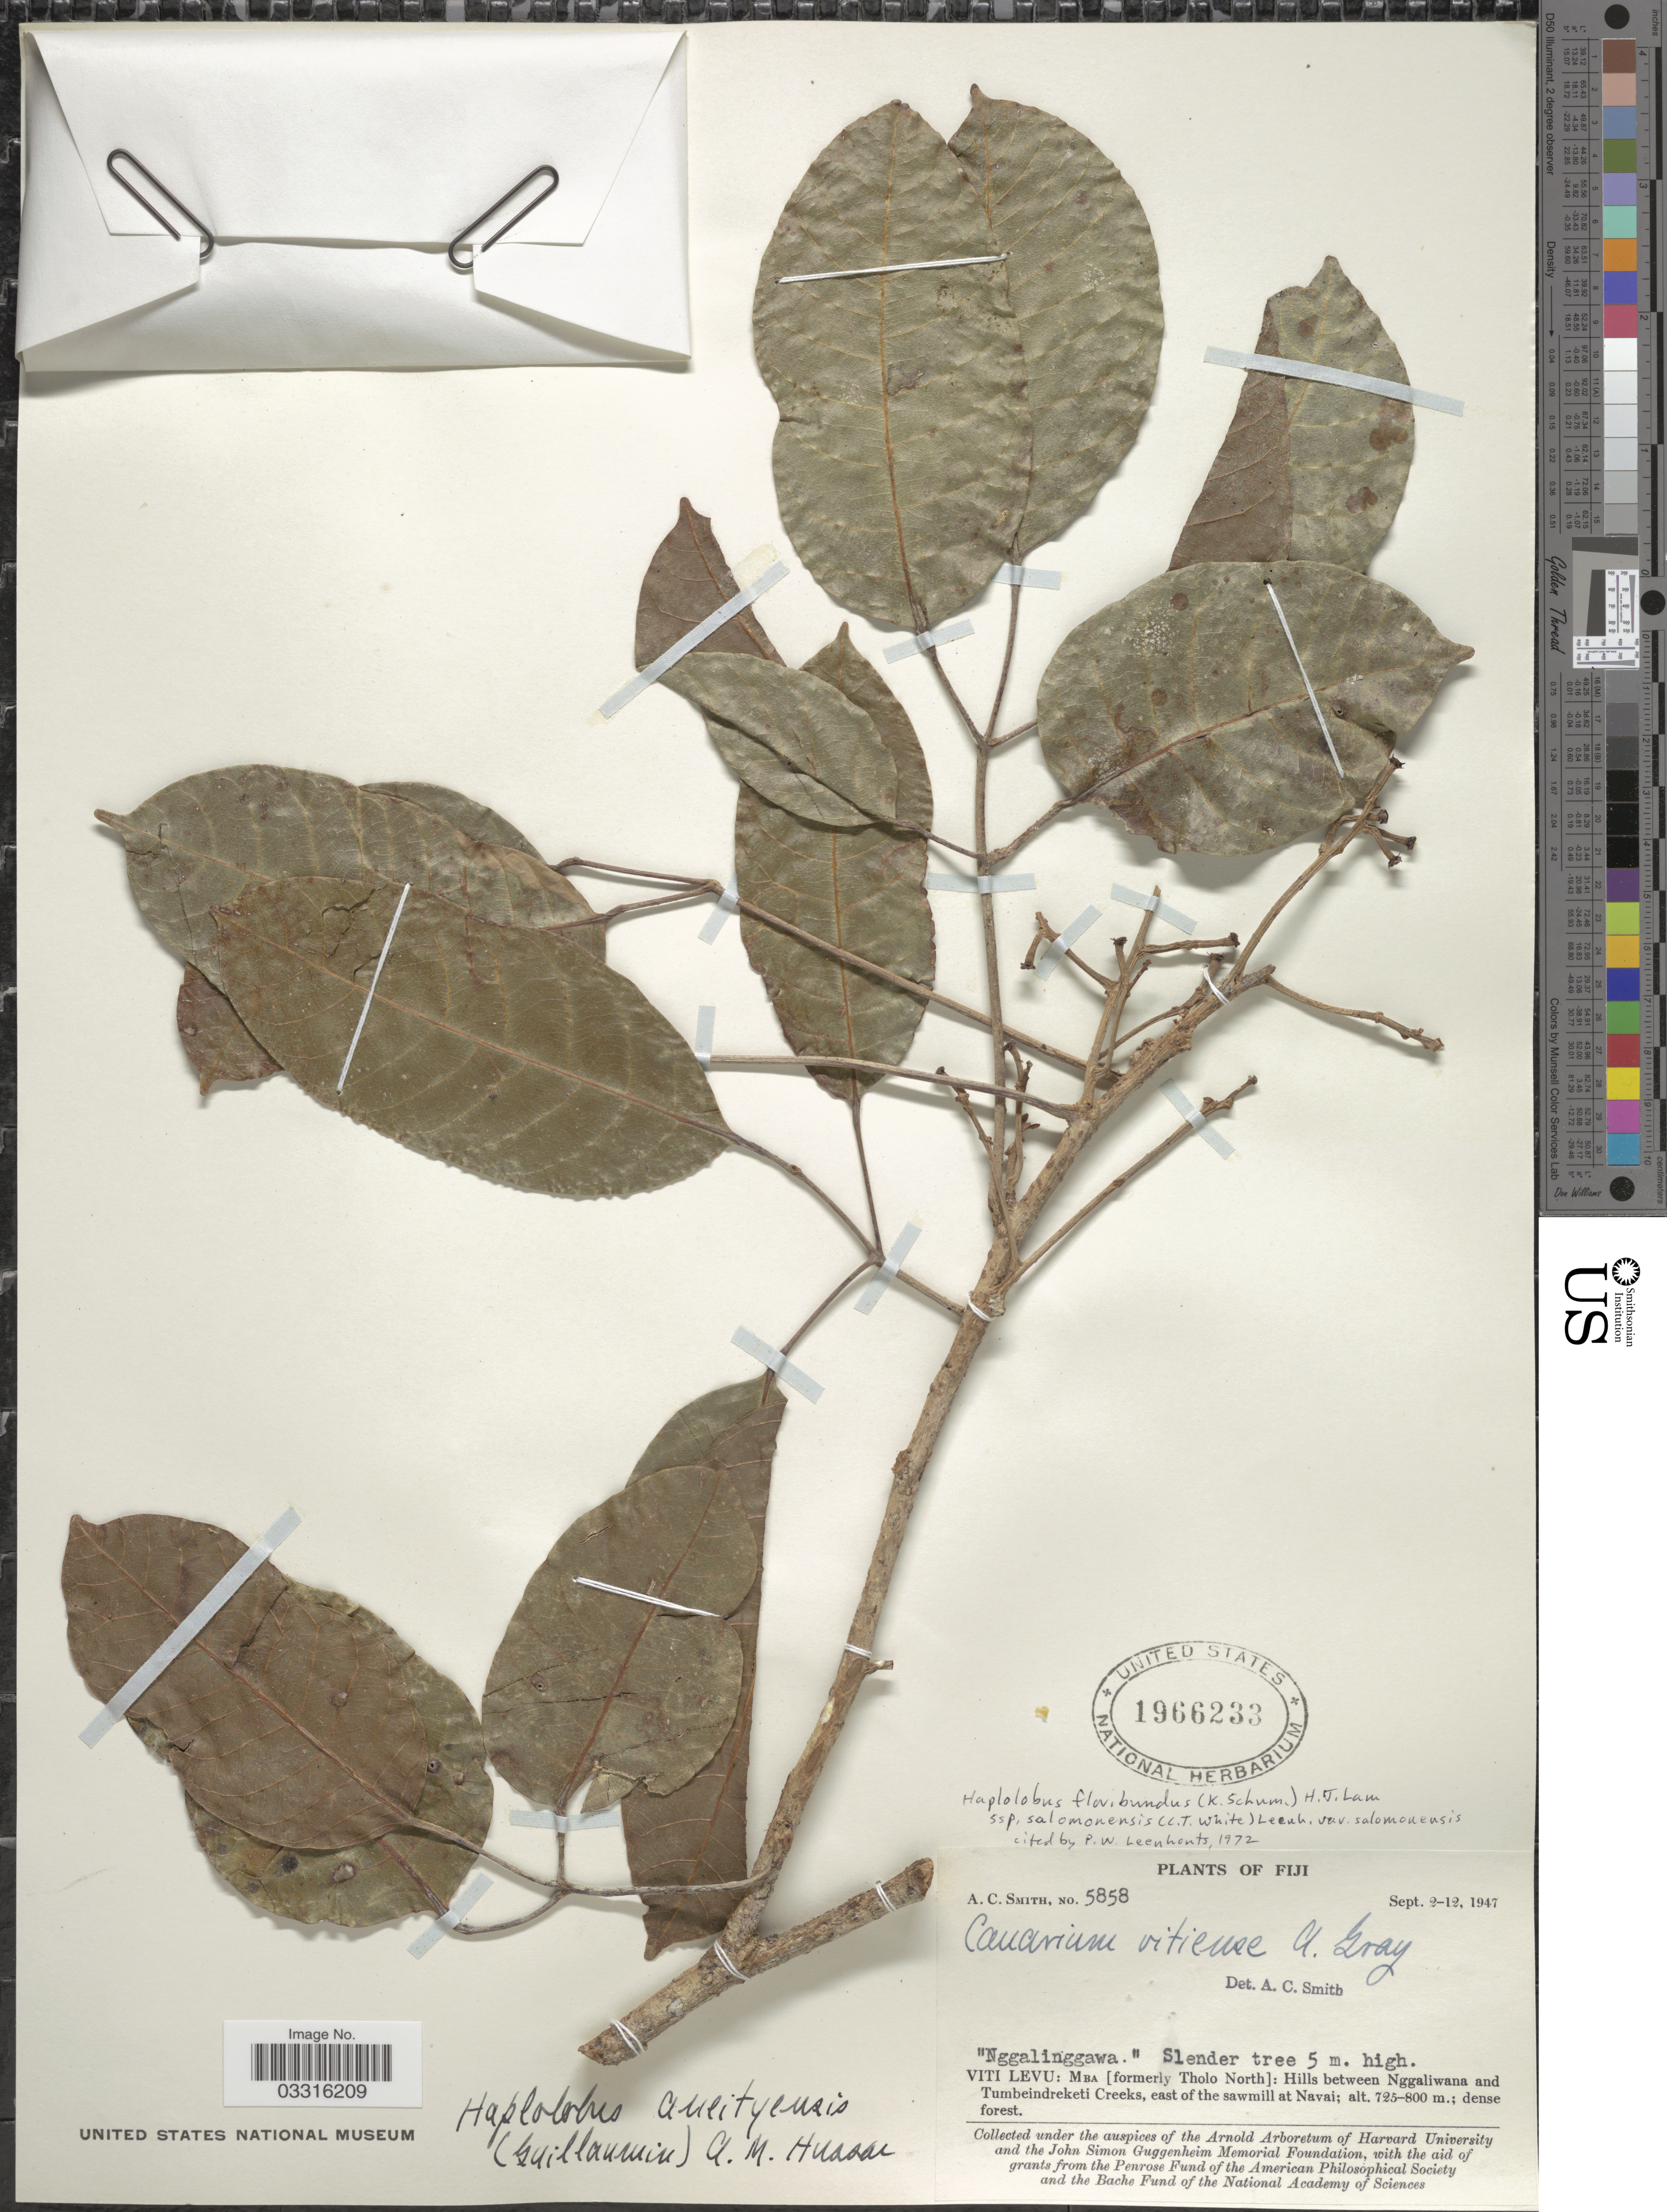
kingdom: Plantae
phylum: Tracheophyta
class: Magnoliopsida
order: Sapindales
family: Burseraceae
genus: Haplolobus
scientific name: Haplolobus floribundus subsp. salomonensis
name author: (C.T. White) Leenh.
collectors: A. C. Smith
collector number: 5858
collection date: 1947-09-02/1947-09-12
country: Fiji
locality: Viti Levu: Mba [formerly Tholo North]: Hills between Nggaliwana and Tumbeindreketi Creeks, east of the sawmill at Navai.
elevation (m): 725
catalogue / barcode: US 1966233